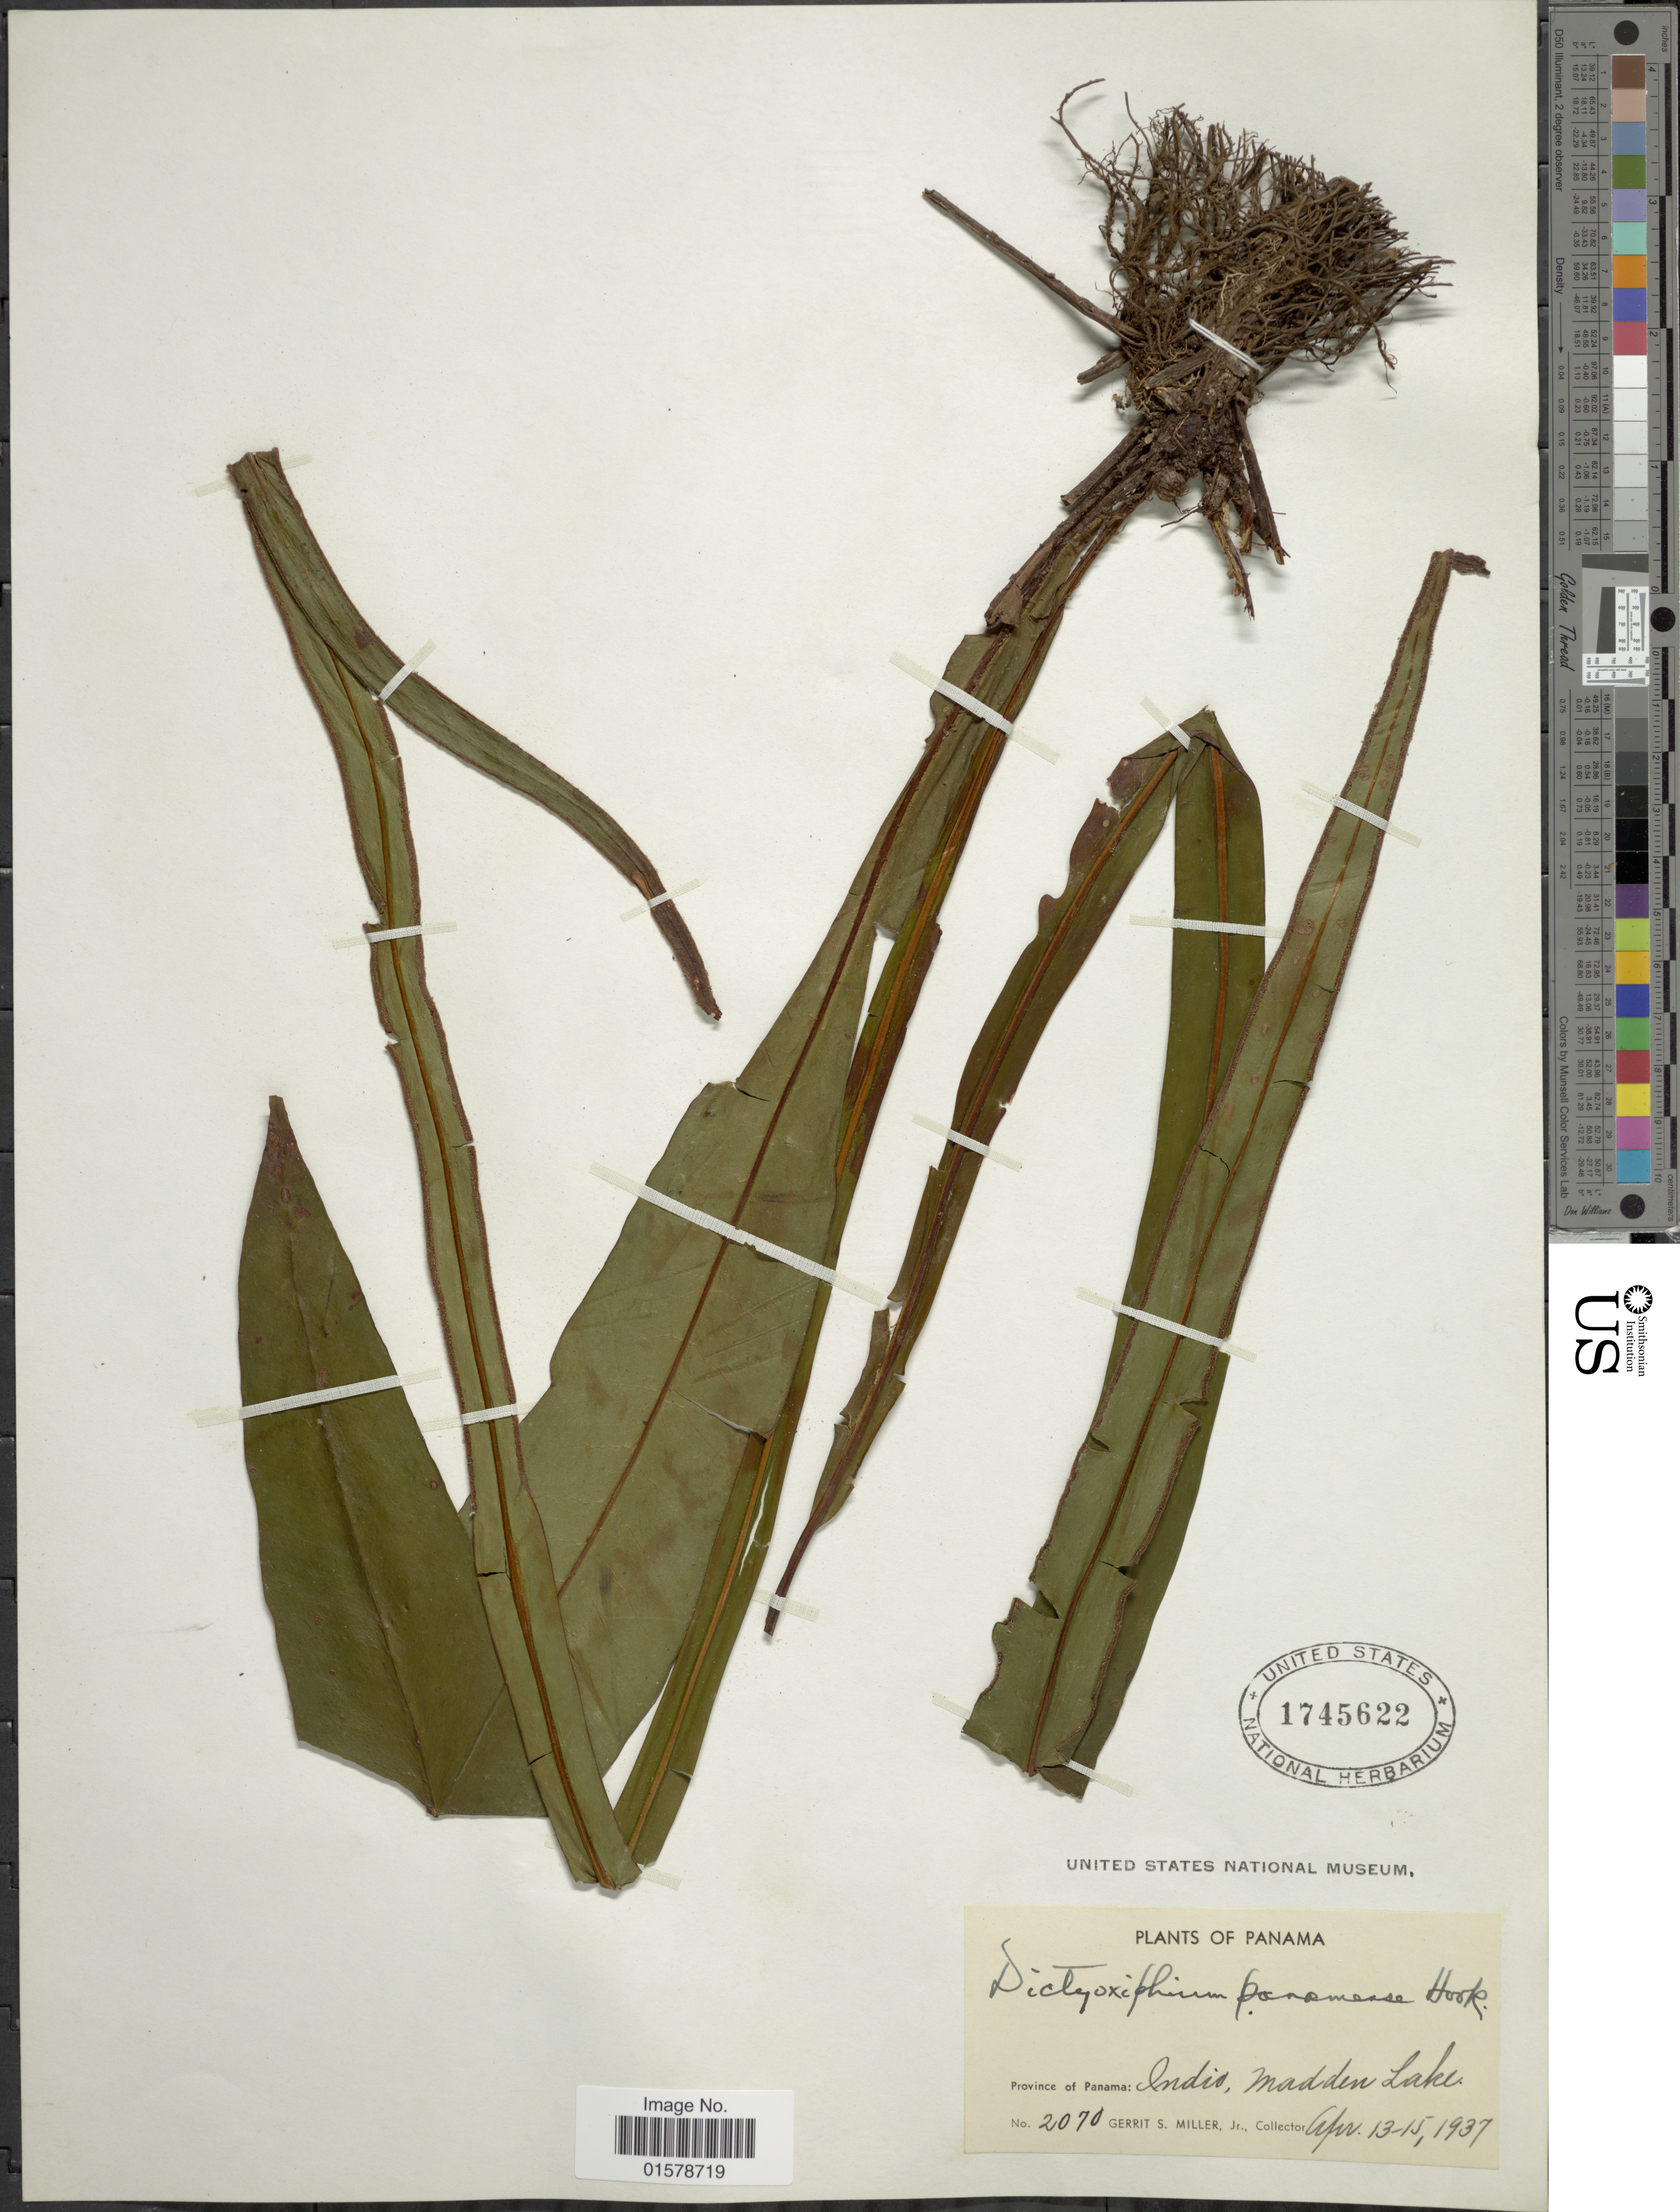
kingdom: Plantae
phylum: Tracheophyta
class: Polypodiopsida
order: Polypodiales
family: Tectariaceae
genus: Tectaria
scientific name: Tectaria panamensis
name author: (Hook.) R.M. Tryon & A.F. Tryon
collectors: G. S. Miller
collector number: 2070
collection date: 1937-04-13/1937-04-15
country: Panama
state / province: Panamá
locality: Province of Panama: Indio, Madden Lake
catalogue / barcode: US 1745622